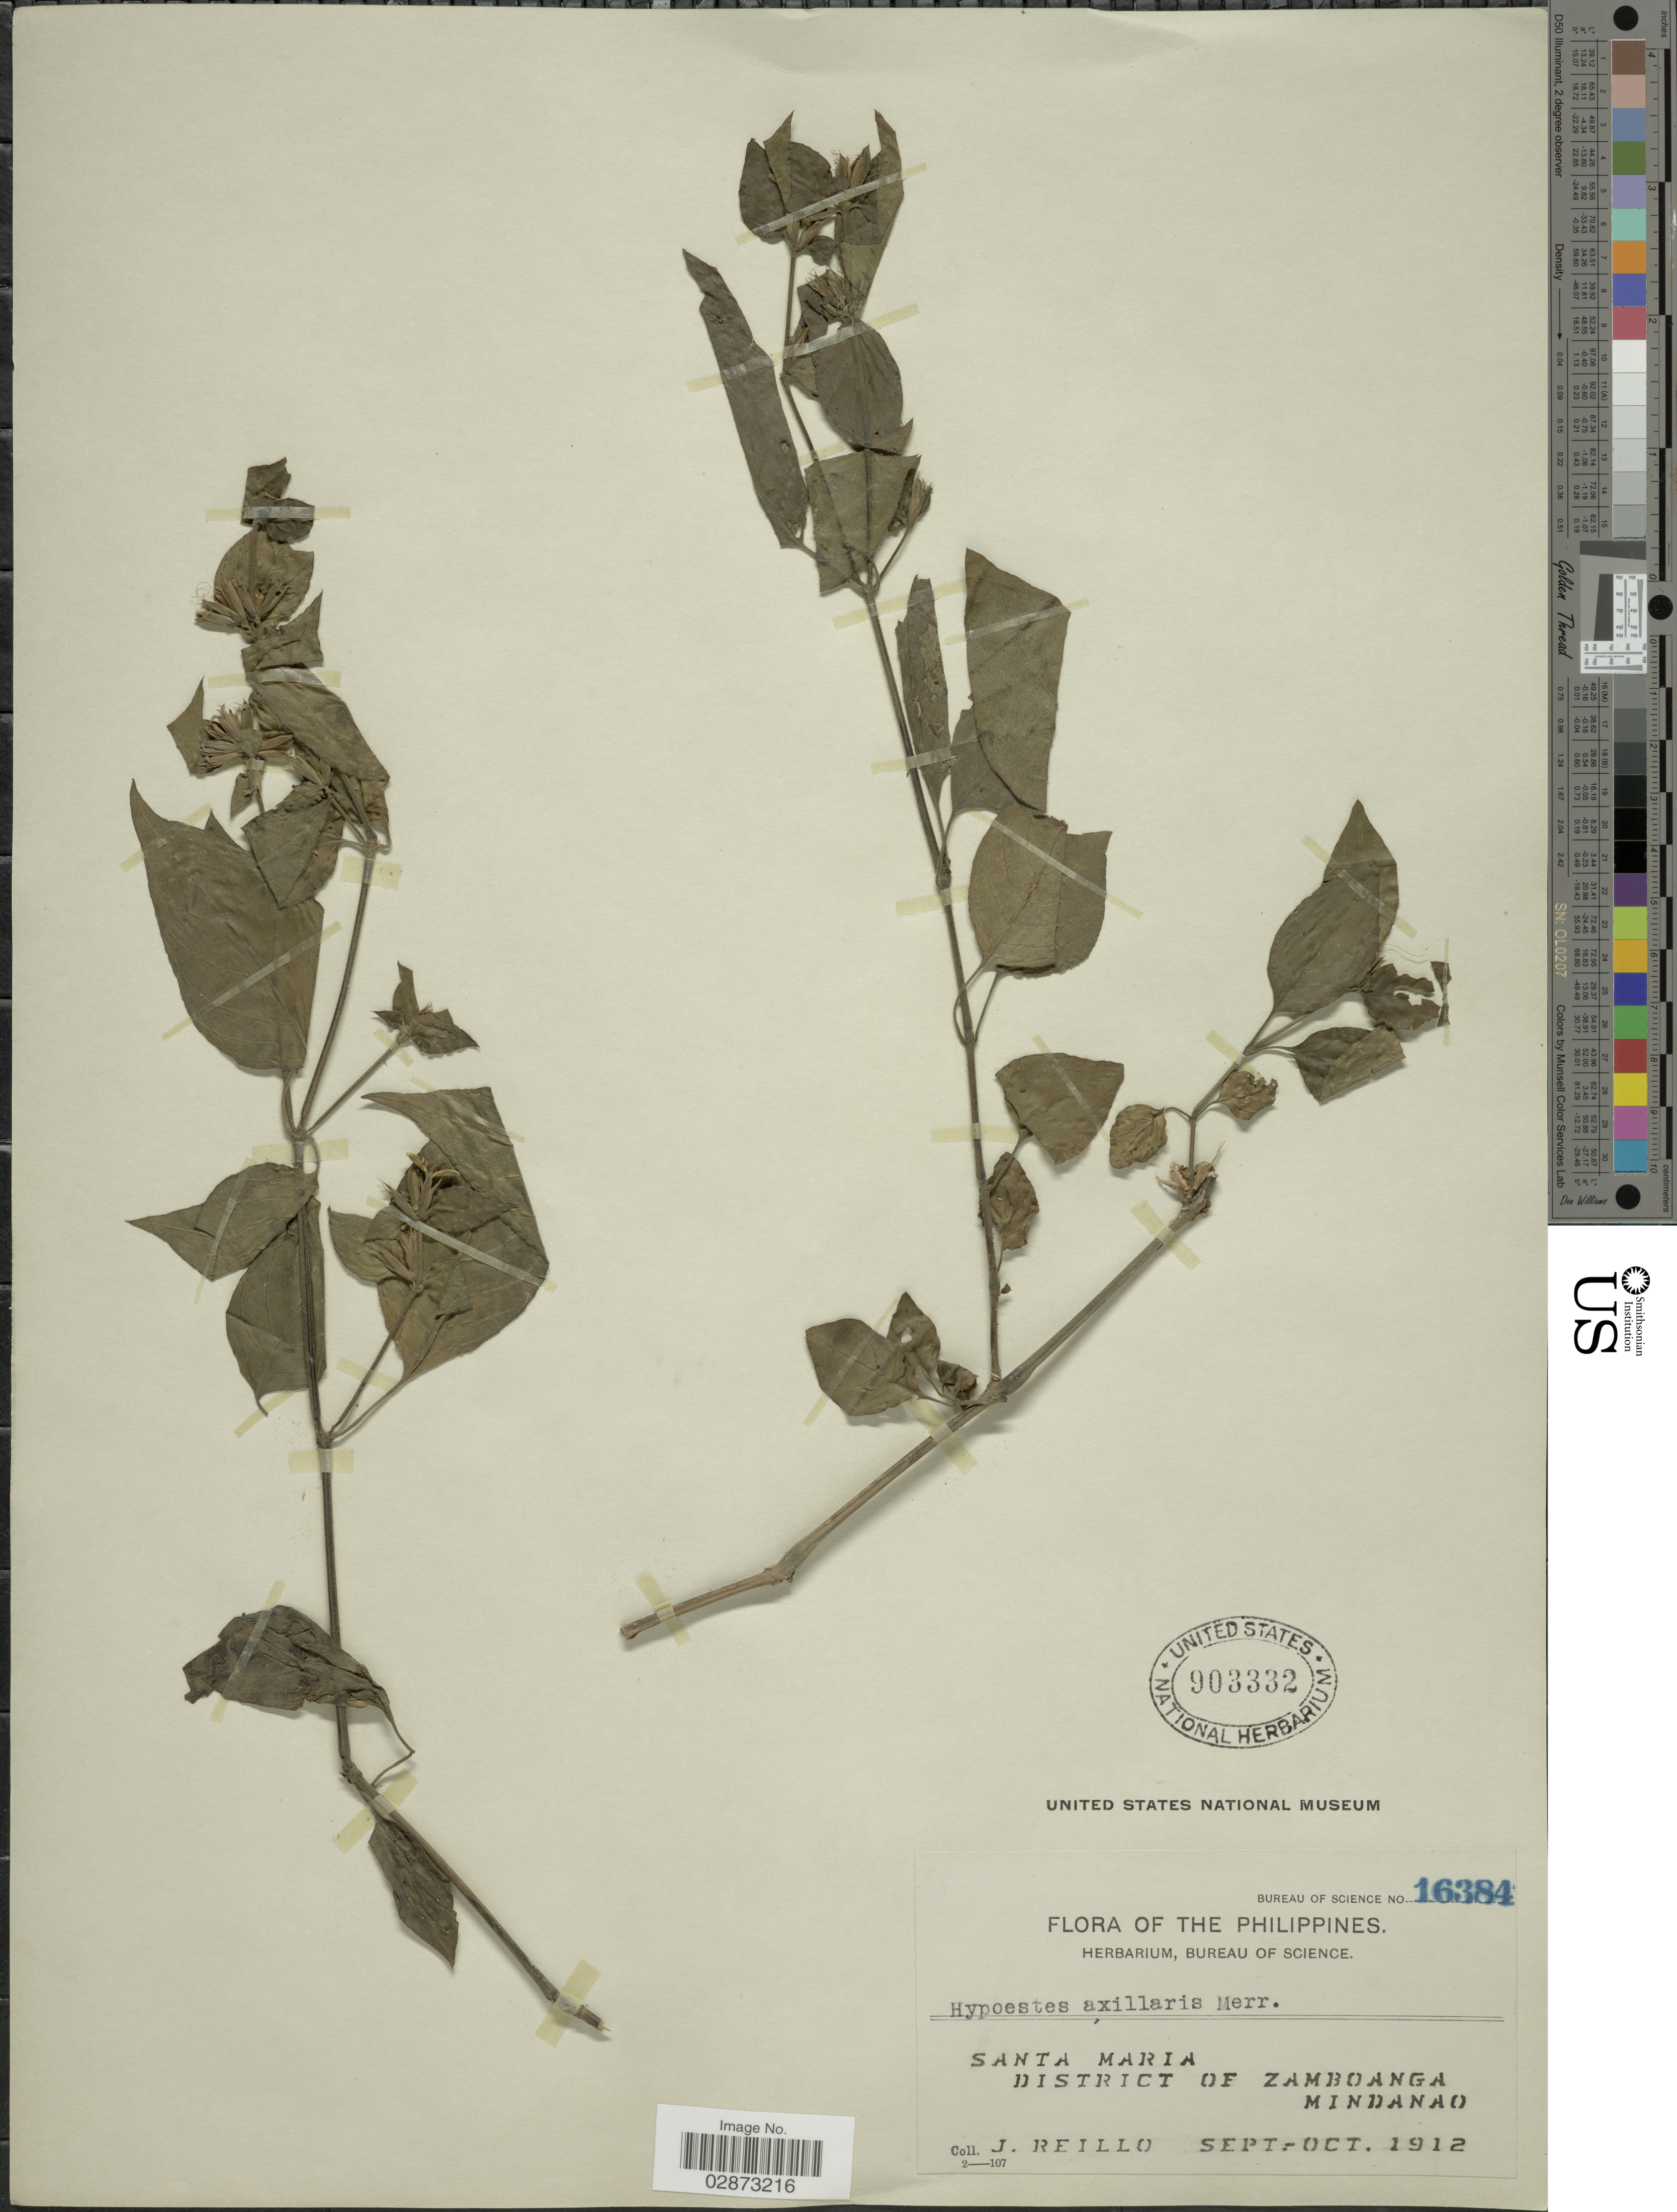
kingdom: Plantae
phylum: Tracheophyta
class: Magnoliopsida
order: Lamiales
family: Acanthaceae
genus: Hypoestes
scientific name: Hypoestes axillaris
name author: Benoist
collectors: J. Reillo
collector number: Bureau of Science 16384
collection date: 1912-09/1912-10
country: Philippines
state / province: Zamboanga Peninsula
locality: Santa Maria. District of Zamboanga. Mindanao.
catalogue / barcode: US 903332